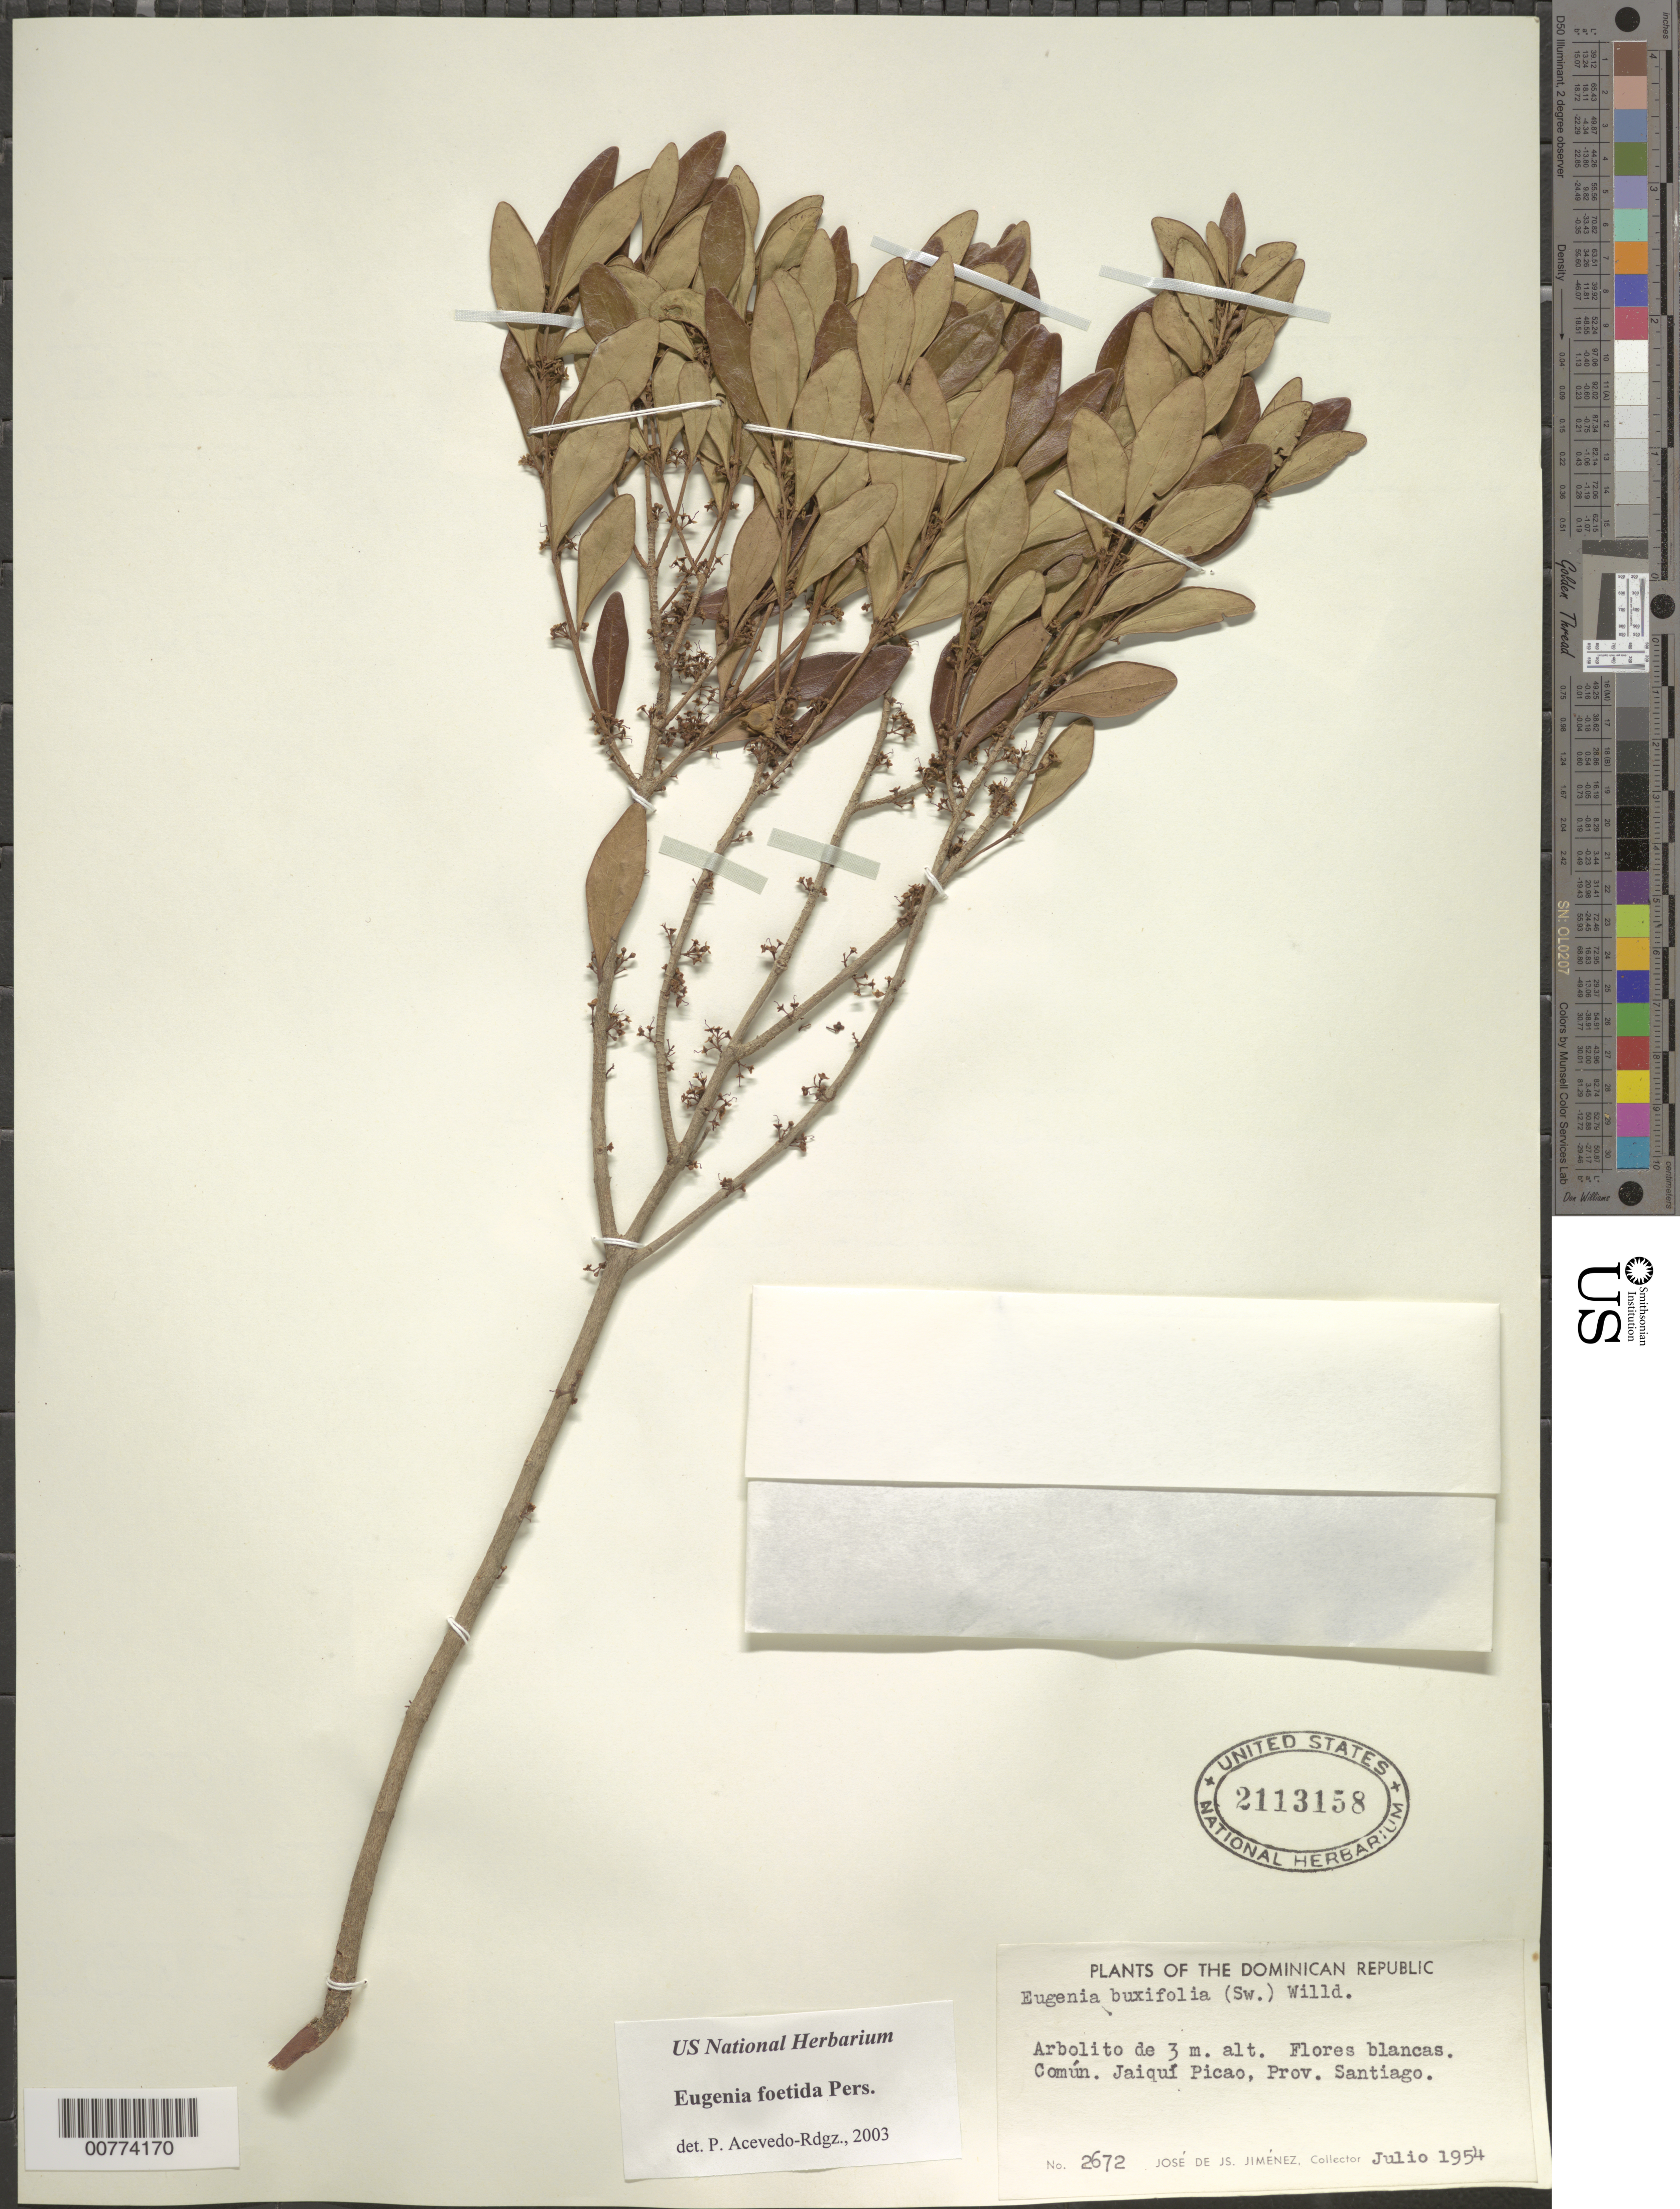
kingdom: Plantae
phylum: Tracheophyta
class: Magnoliopsida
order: Myrtales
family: Myrtaceae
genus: Eugenia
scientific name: Eugenia foetida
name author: Pers.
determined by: Acevedo-Rodríguez, P., (BOT), Smithsonian Institution - National Museum of Natural History (UNITED STATES)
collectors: J. J. Jiménez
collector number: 2672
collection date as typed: Jul 1954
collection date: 1954-07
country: Dominican Republic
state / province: Santiago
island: Hispaniola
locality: Jaiquí Picao.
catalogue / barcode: US 2113158